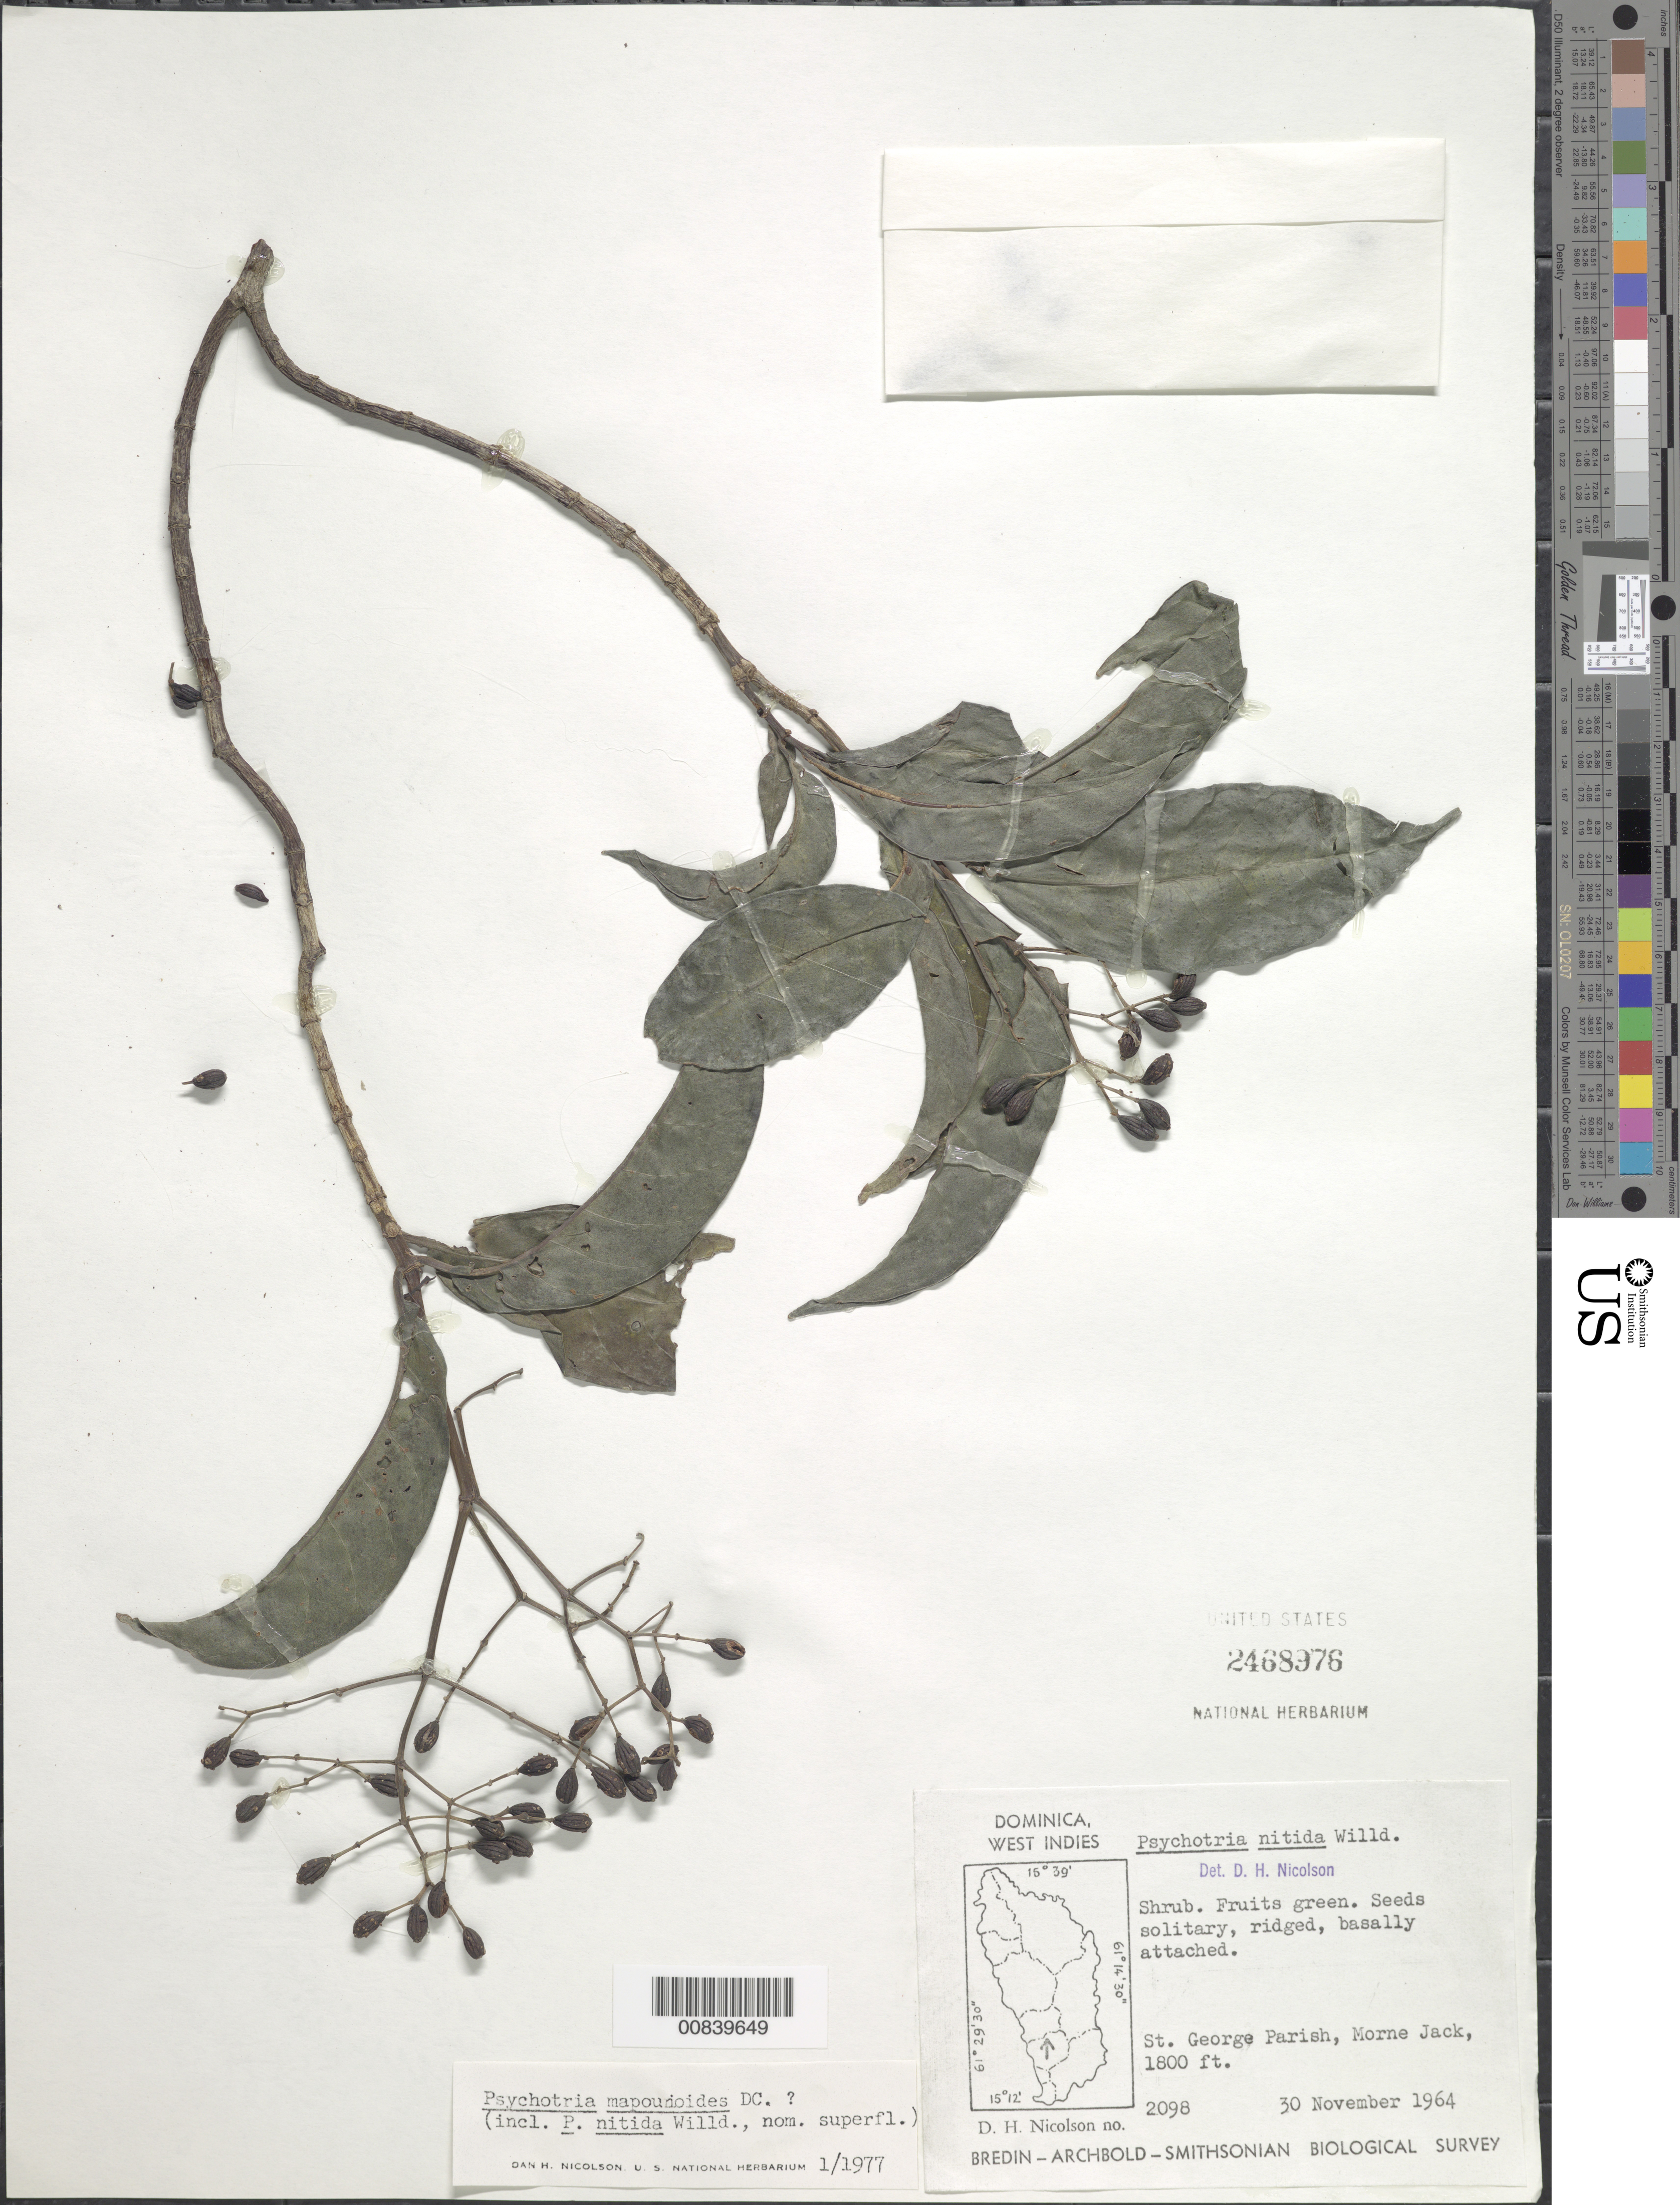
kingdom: Plantae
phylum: Tracheophyta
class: Magnoliopsida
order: Gentianales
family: Rubiaceae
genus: Psychotria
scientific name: Psychotria mapourioides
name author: DC.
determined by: Nicolson, Dan H.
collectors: D. H. Nicolson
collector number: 2098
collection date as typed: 30 Nov 1964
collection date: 1964-11-30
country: Dominica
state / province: St. George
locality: Morne Jack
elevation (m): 549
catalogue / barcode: US 2468976